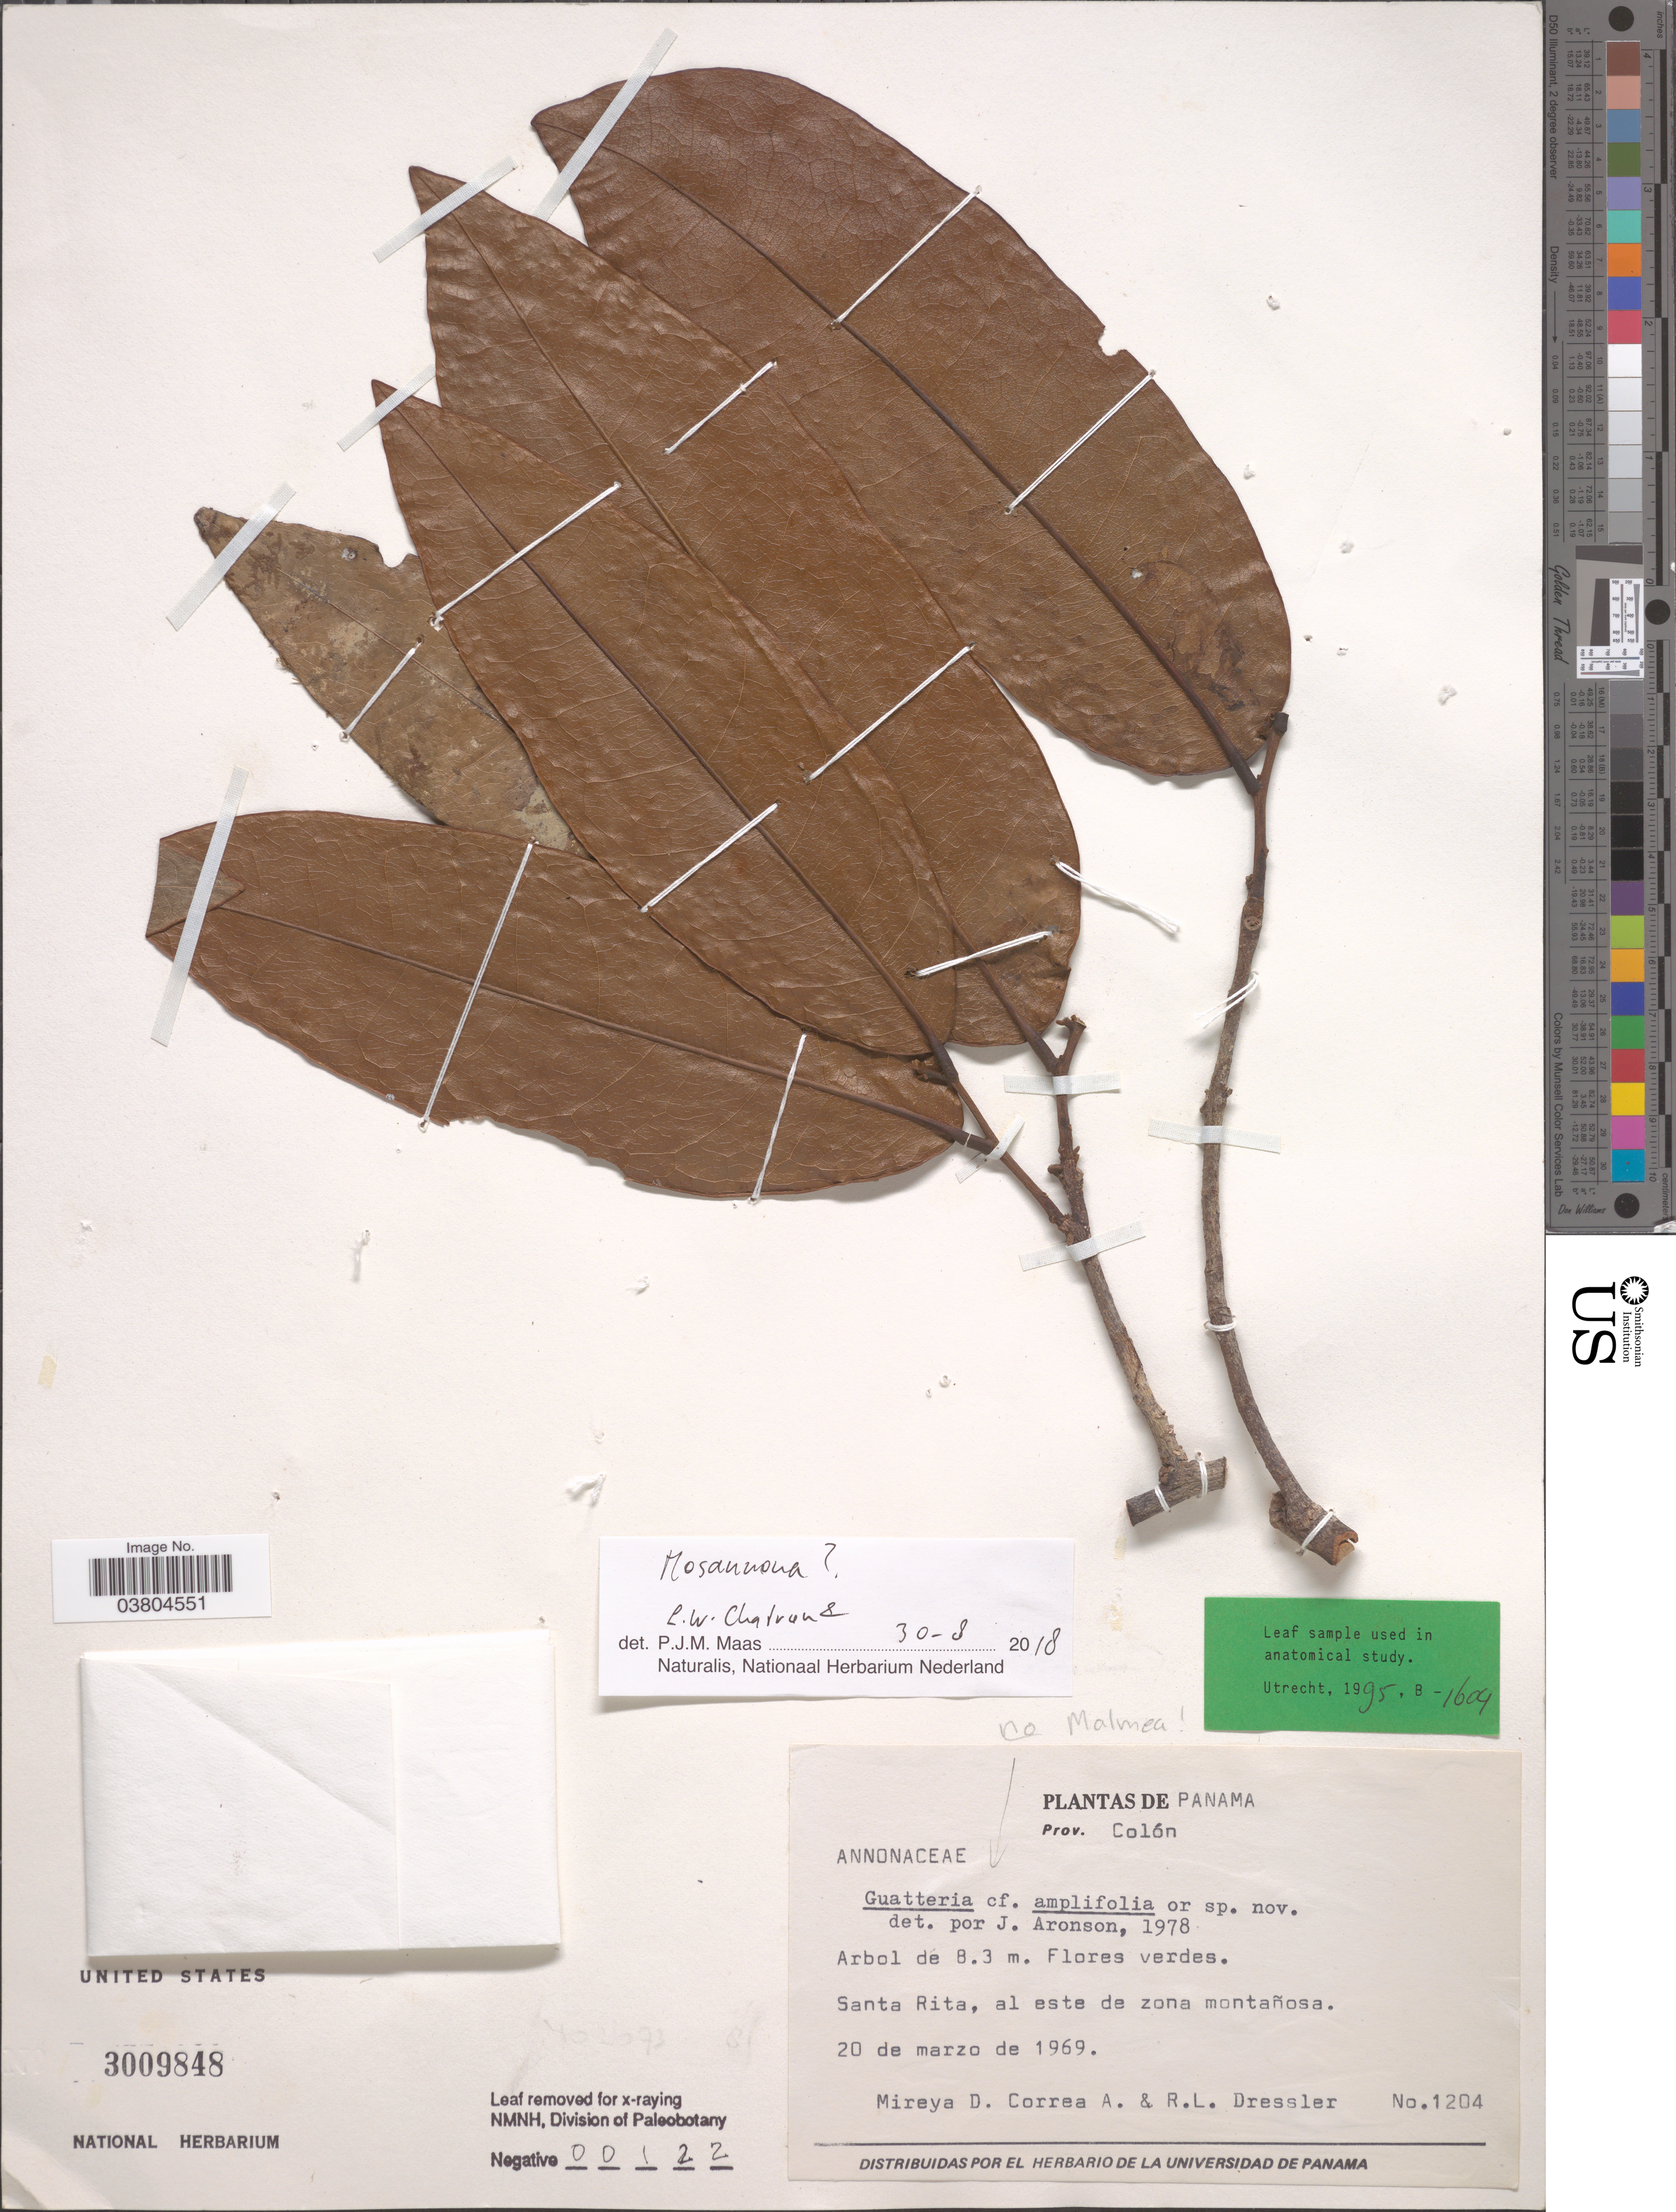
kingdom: Plantae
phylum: Tracheophyta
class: Magnoliopsida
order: Magnoliales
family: Annonaceae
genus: Mosannona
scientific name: Mosannona sp.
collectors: M. D. Corrêa-A. & R. Dressler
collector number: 1204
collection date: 1969-03-20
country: Ecuador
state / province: Colón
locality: Santa Rita, al este de zona montañosa.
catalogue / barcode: US 3009848